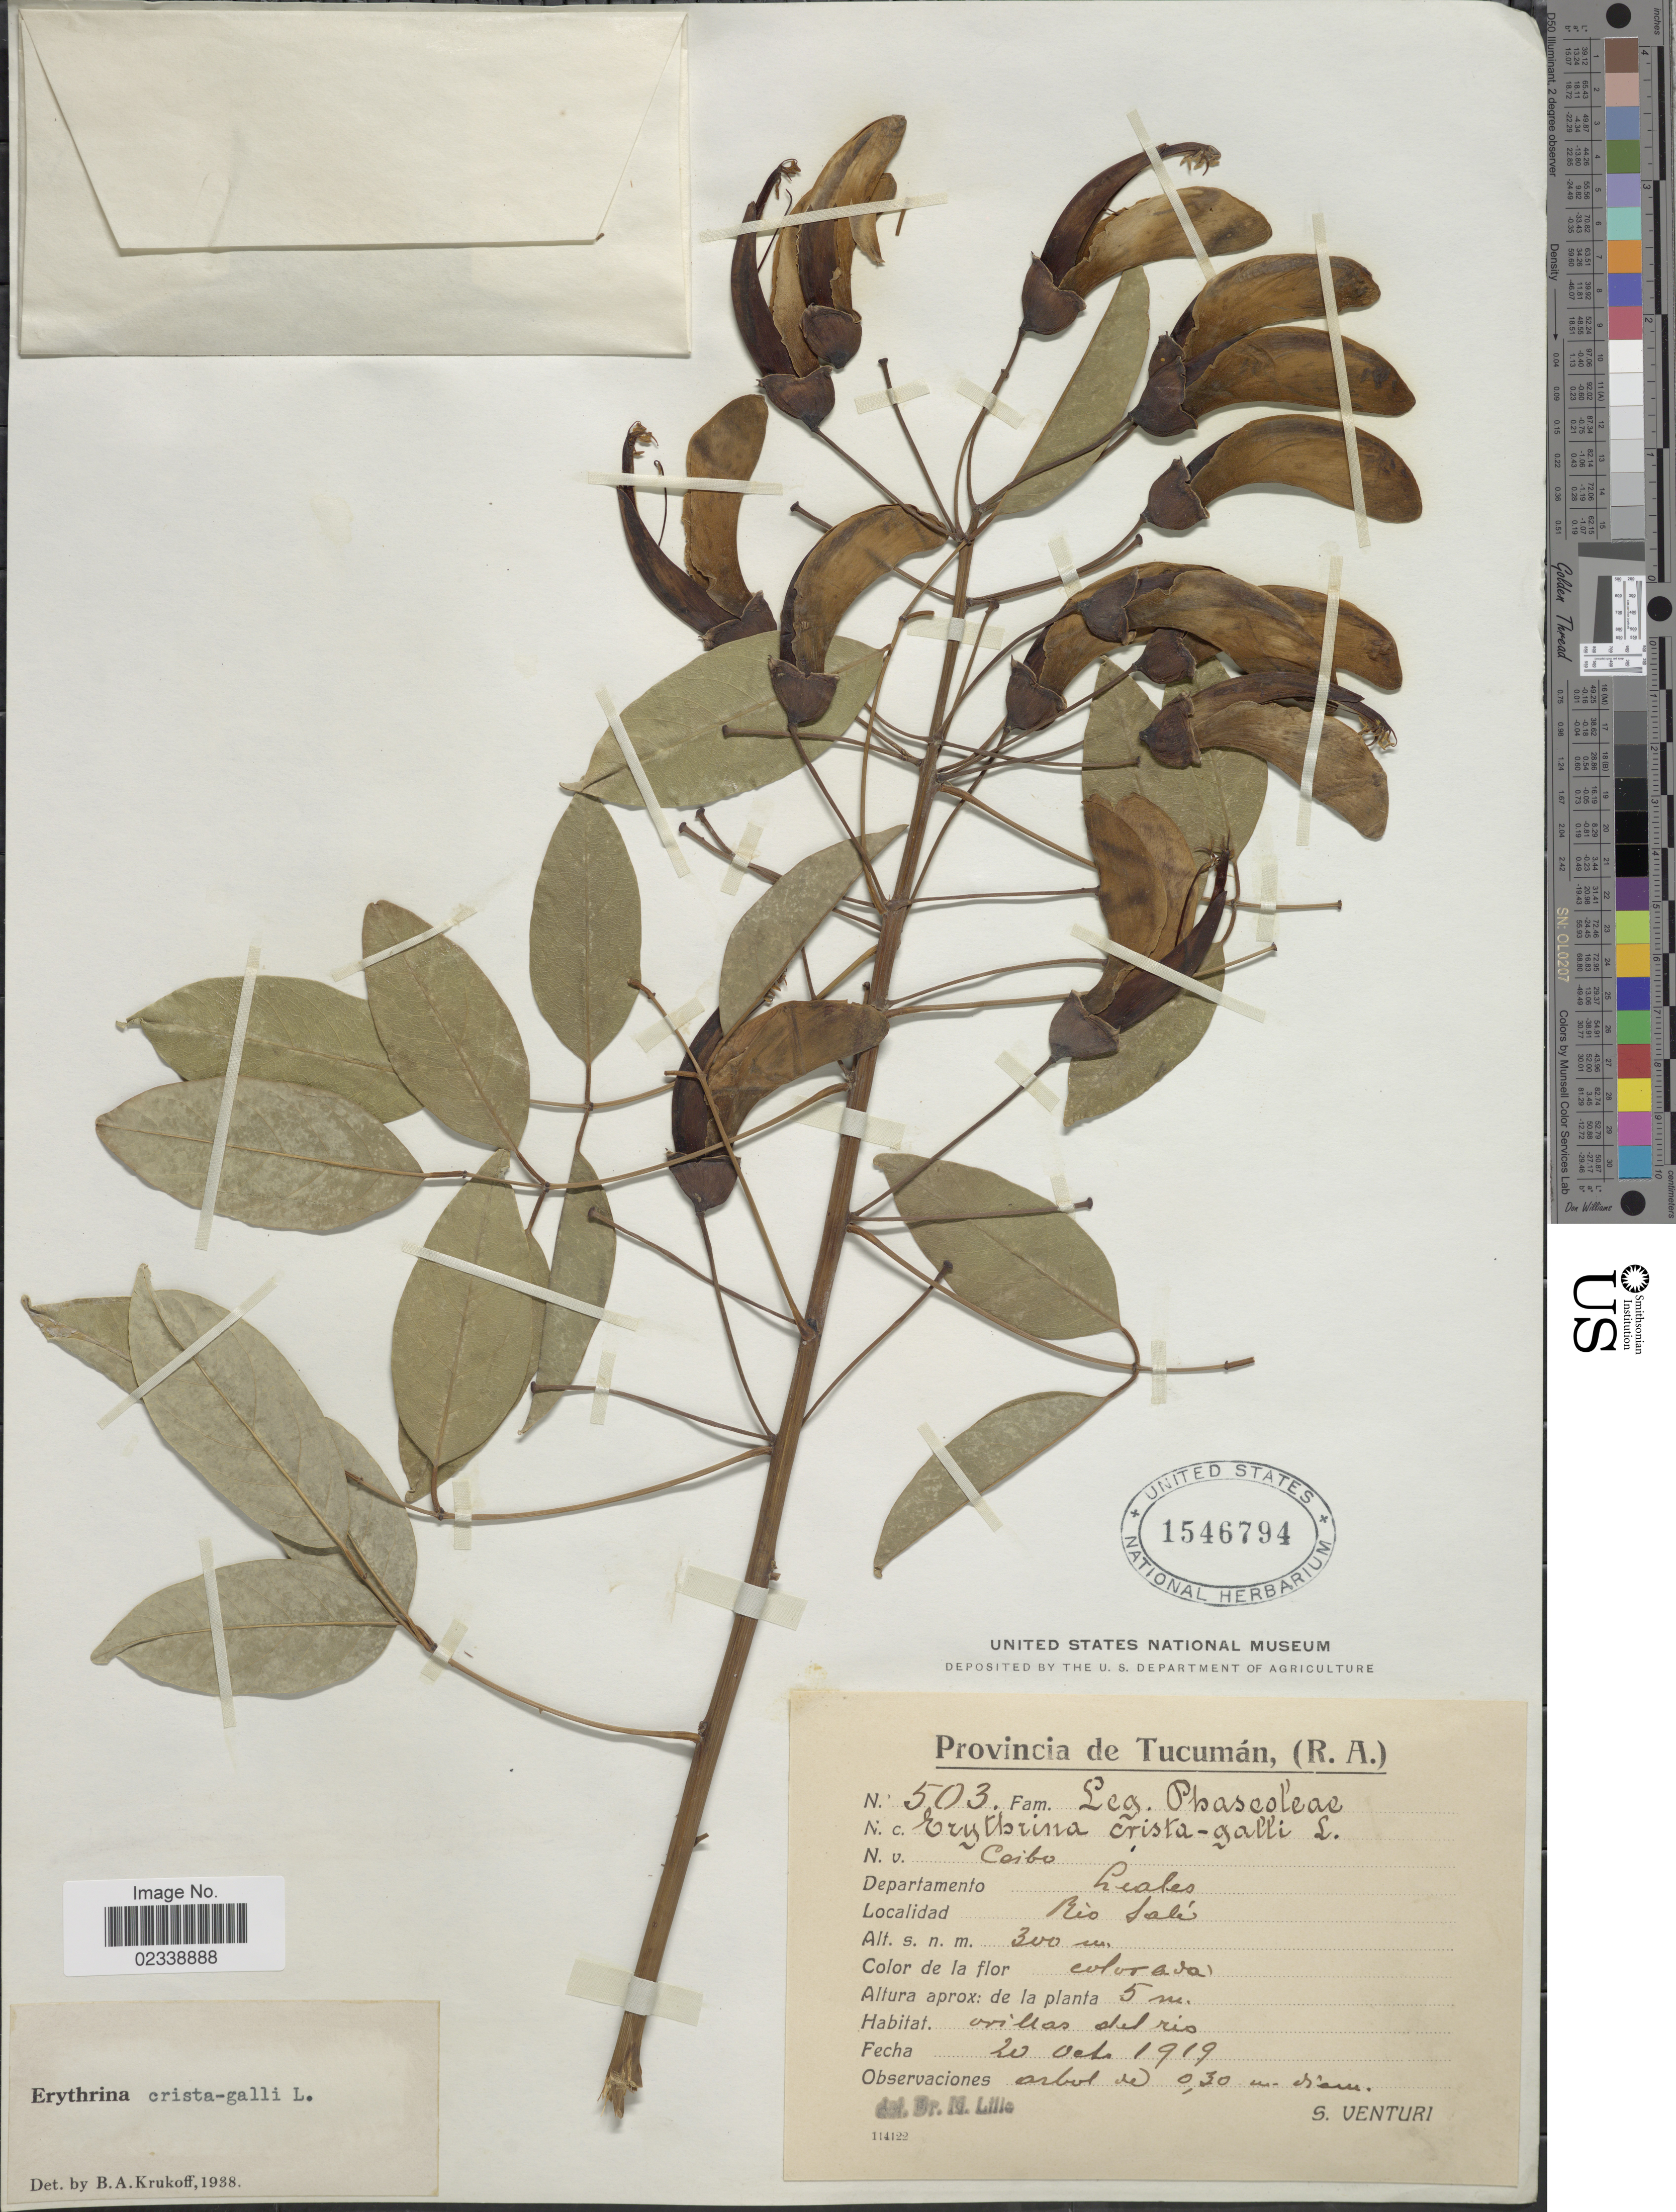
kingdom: Plantae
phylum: Tracheophyta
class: Magnoliopsida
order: Fabales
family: Fabaceae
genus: Erythrina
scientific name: Erythrina crista-galli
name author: L.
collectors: S. Venturi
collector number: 503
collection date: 1919-10-20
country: Argentina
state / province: Tucuman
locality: Departamento Leales, Rio Sali.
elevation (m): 300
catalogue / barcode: US 1546794